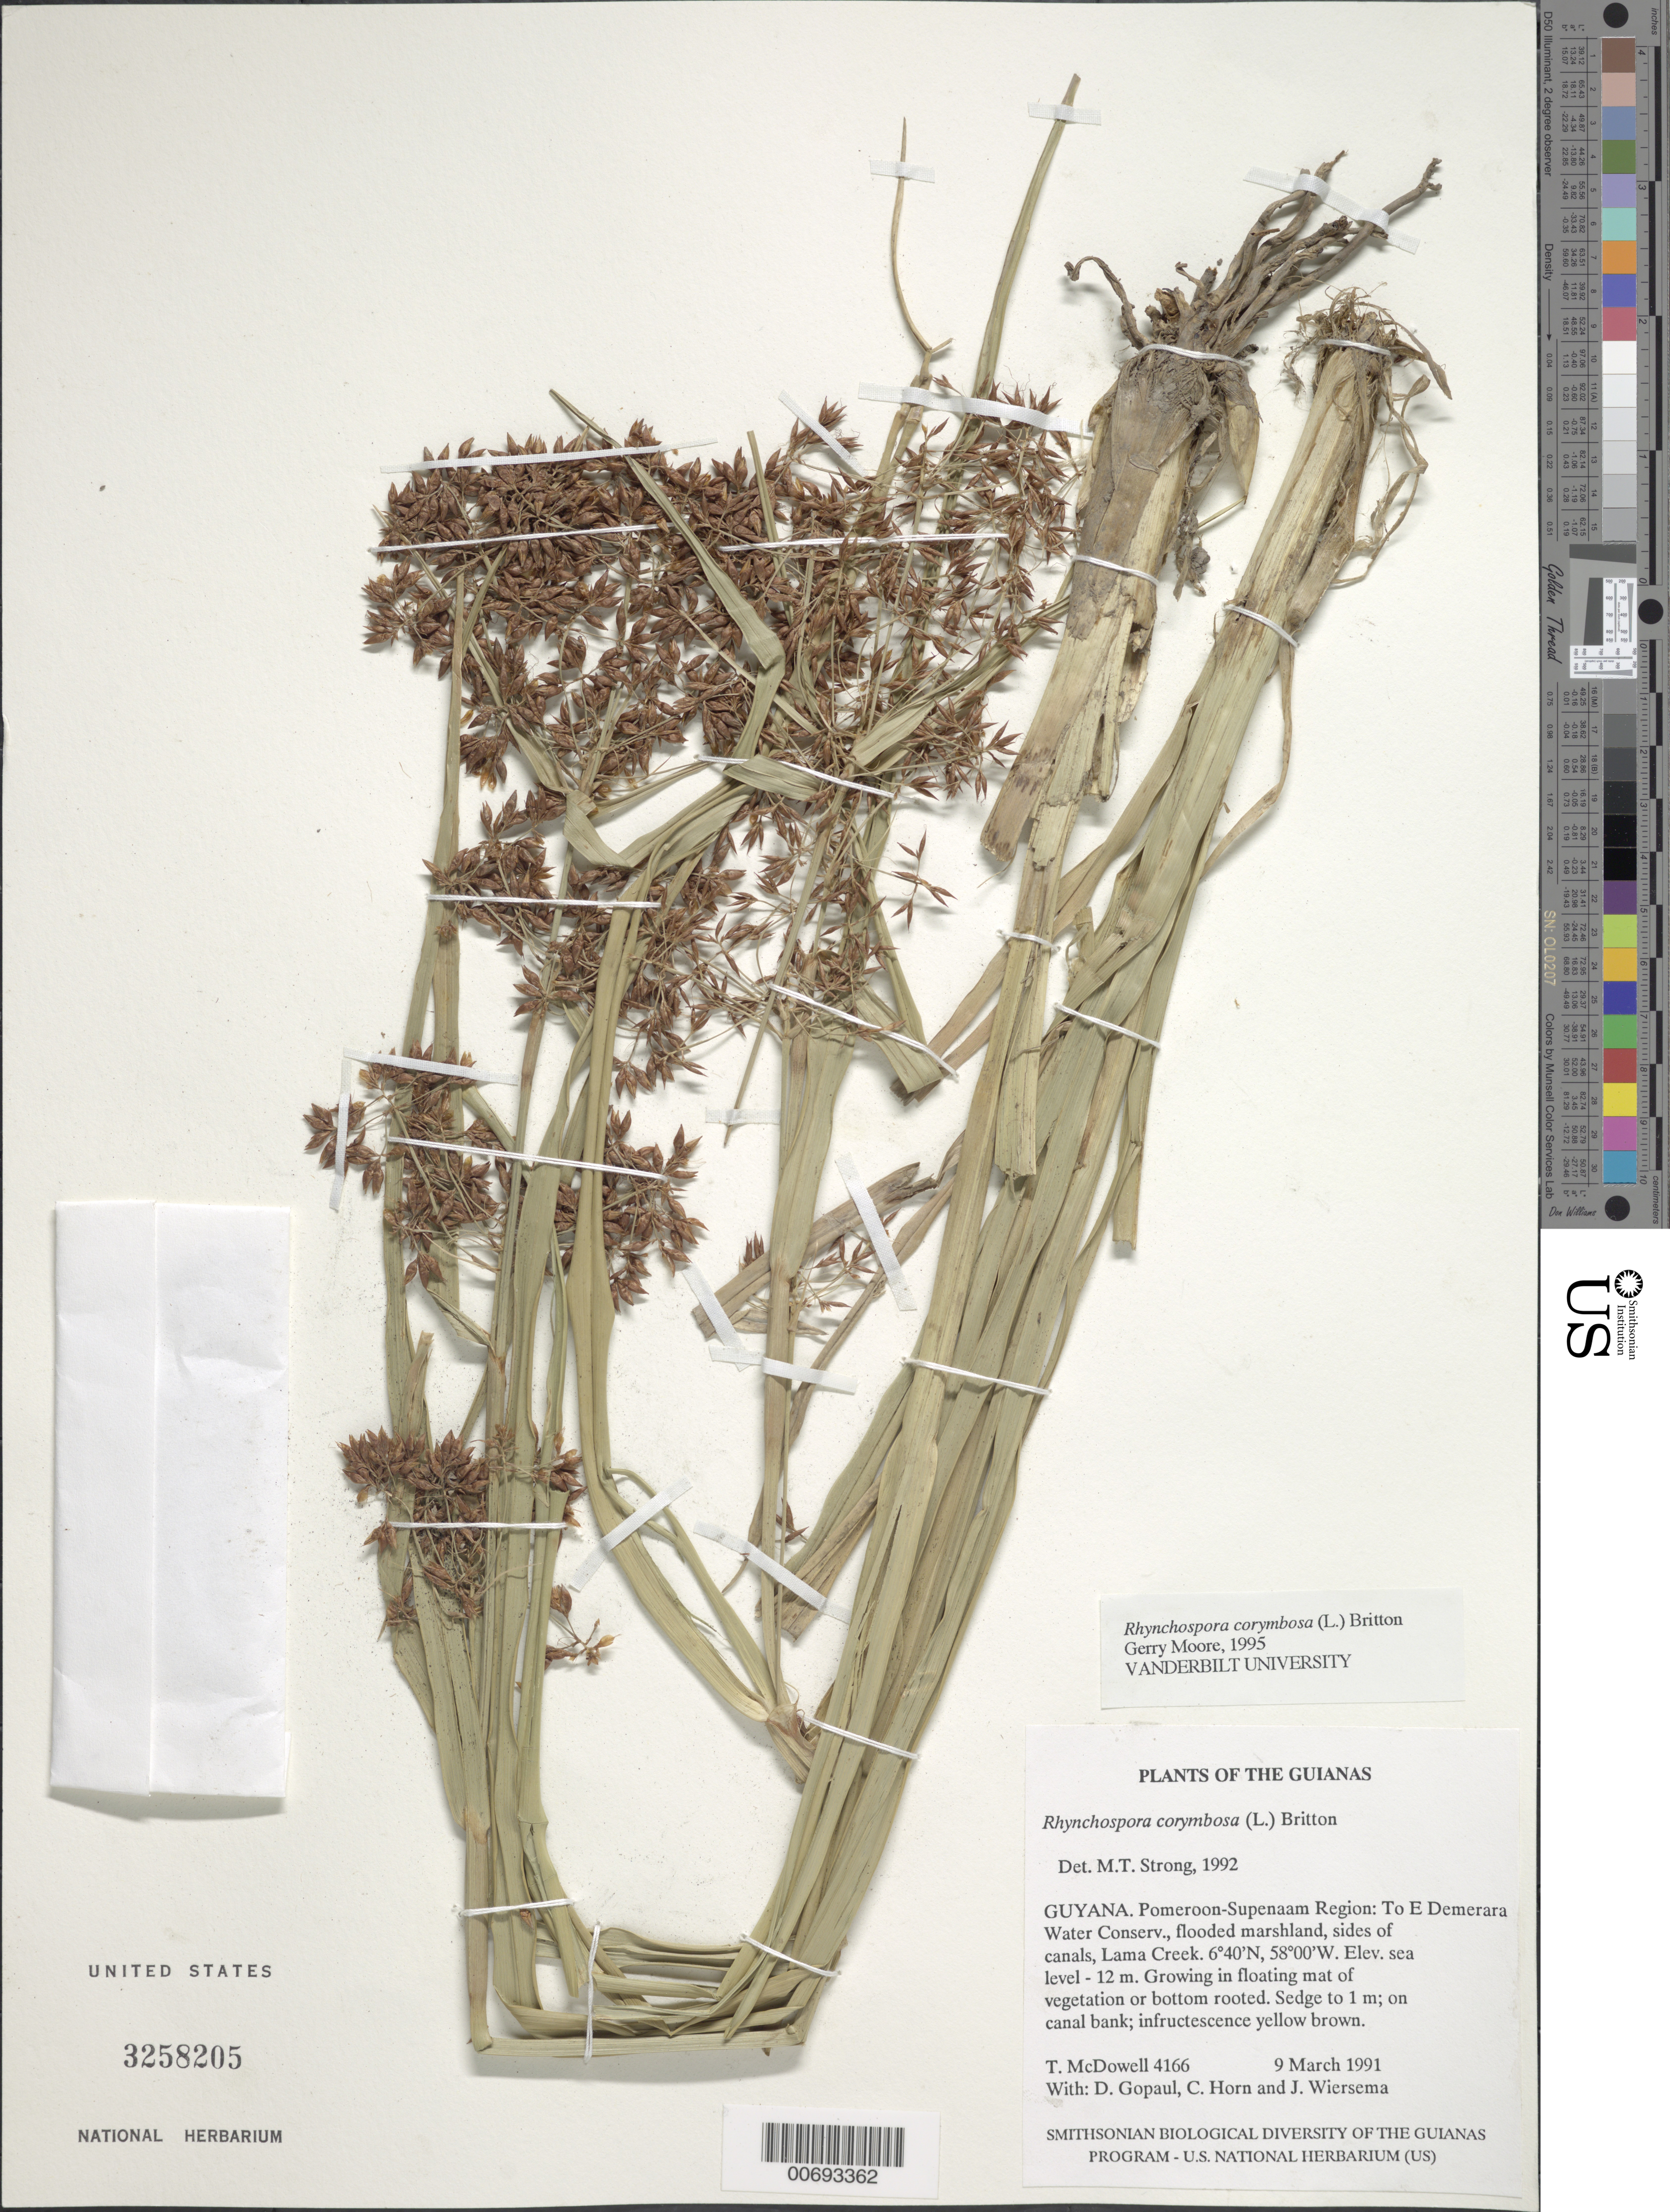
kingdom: Plantae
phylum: Tracheophyta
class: Liliopsida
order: Poales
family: Cyperaceae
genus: Rhynchospora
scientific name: Rhynchospora corymbosa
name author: (L.) Britton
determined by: Moore, G. T.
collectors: T. McDowell, D. Gopaul, C. N. Horn & J. H. Wiersema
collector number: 4166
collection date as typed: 9 March 1991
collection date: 1991-03-09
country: Guyana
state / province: Demerara-Mahaica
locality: To East Demerara Water Conservancy, Lama Creek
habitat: Flooded marshland, sides of canals; growing in floating mat of vegetation or bottom rooted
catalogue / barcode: US 3258205